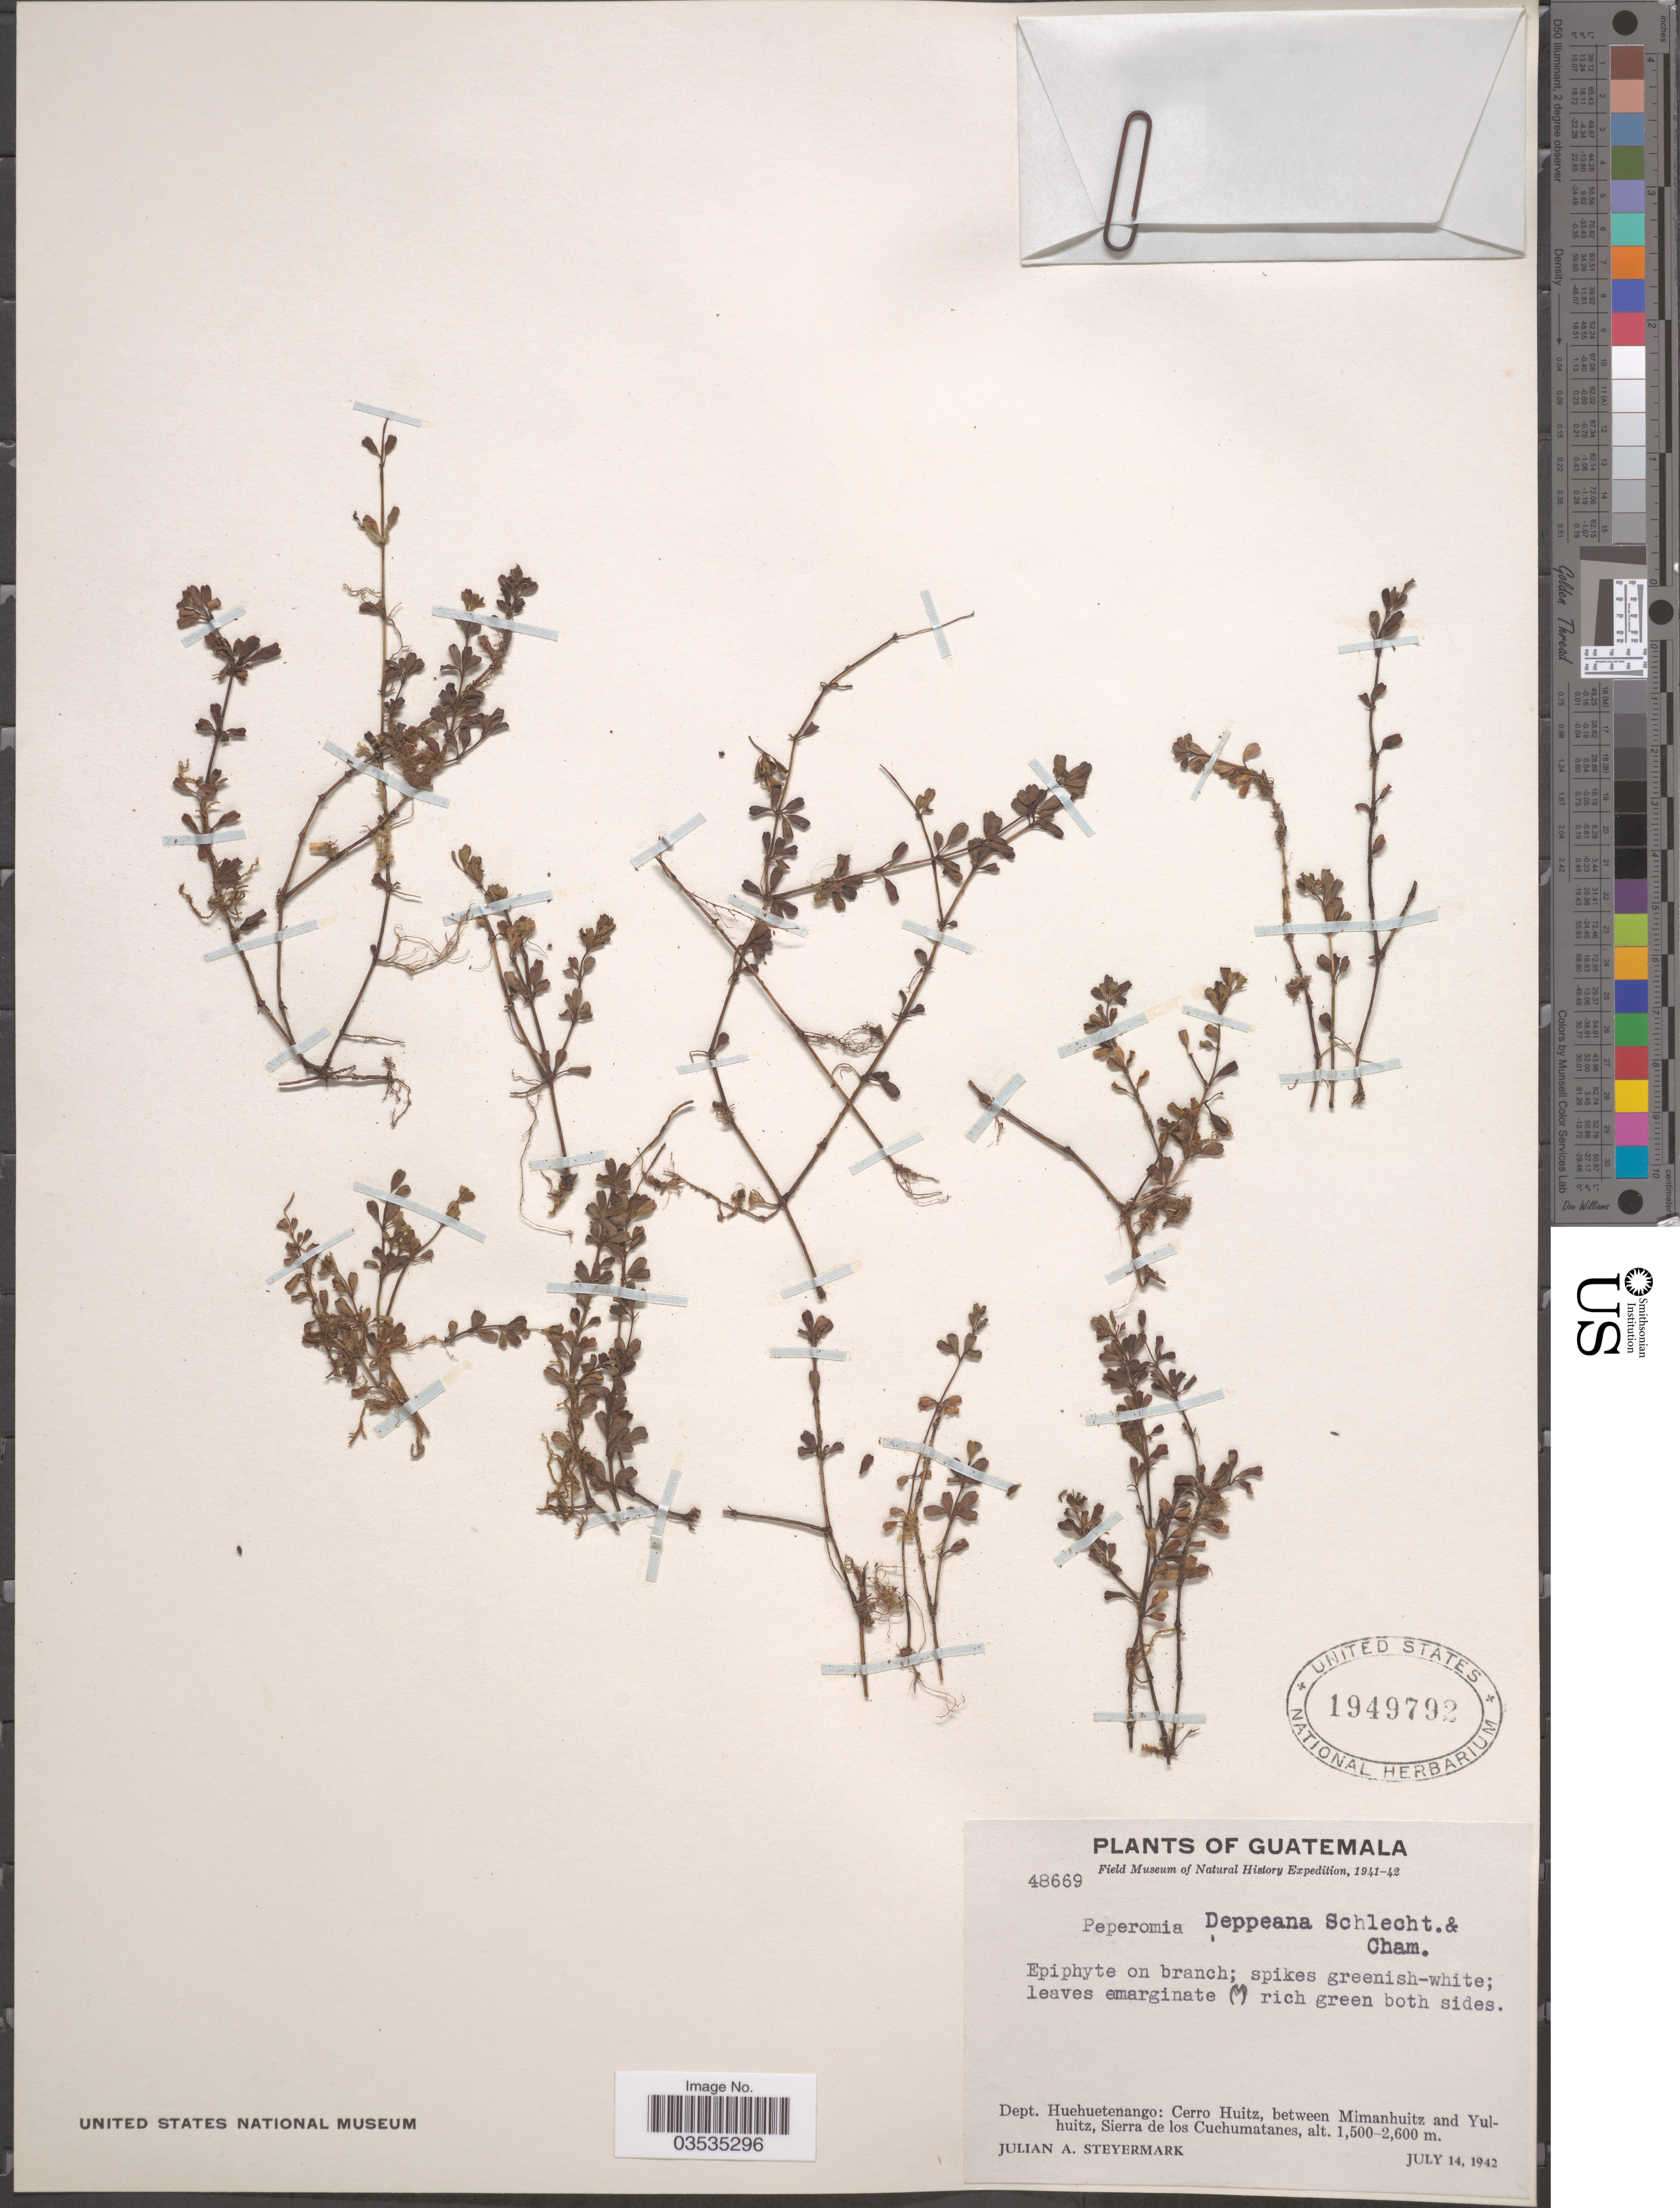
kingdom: Plantae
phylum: Tracheophyta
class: Magnoliopsida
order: Piperales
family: Piperaceae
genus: Peperomia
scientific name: Peperomia deppeana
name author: Schltdl. & Cham.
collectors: J. Steyermark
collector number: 48669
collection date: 1942-07-14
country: Guatemala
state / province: Huehuetenango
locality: Dept. Huehuetenango: Cerro Huitz, between Mimanhuitz and Yulhuitz, Sierra de los Cuchumatanes.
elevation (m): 1500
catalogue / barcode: US 1949792